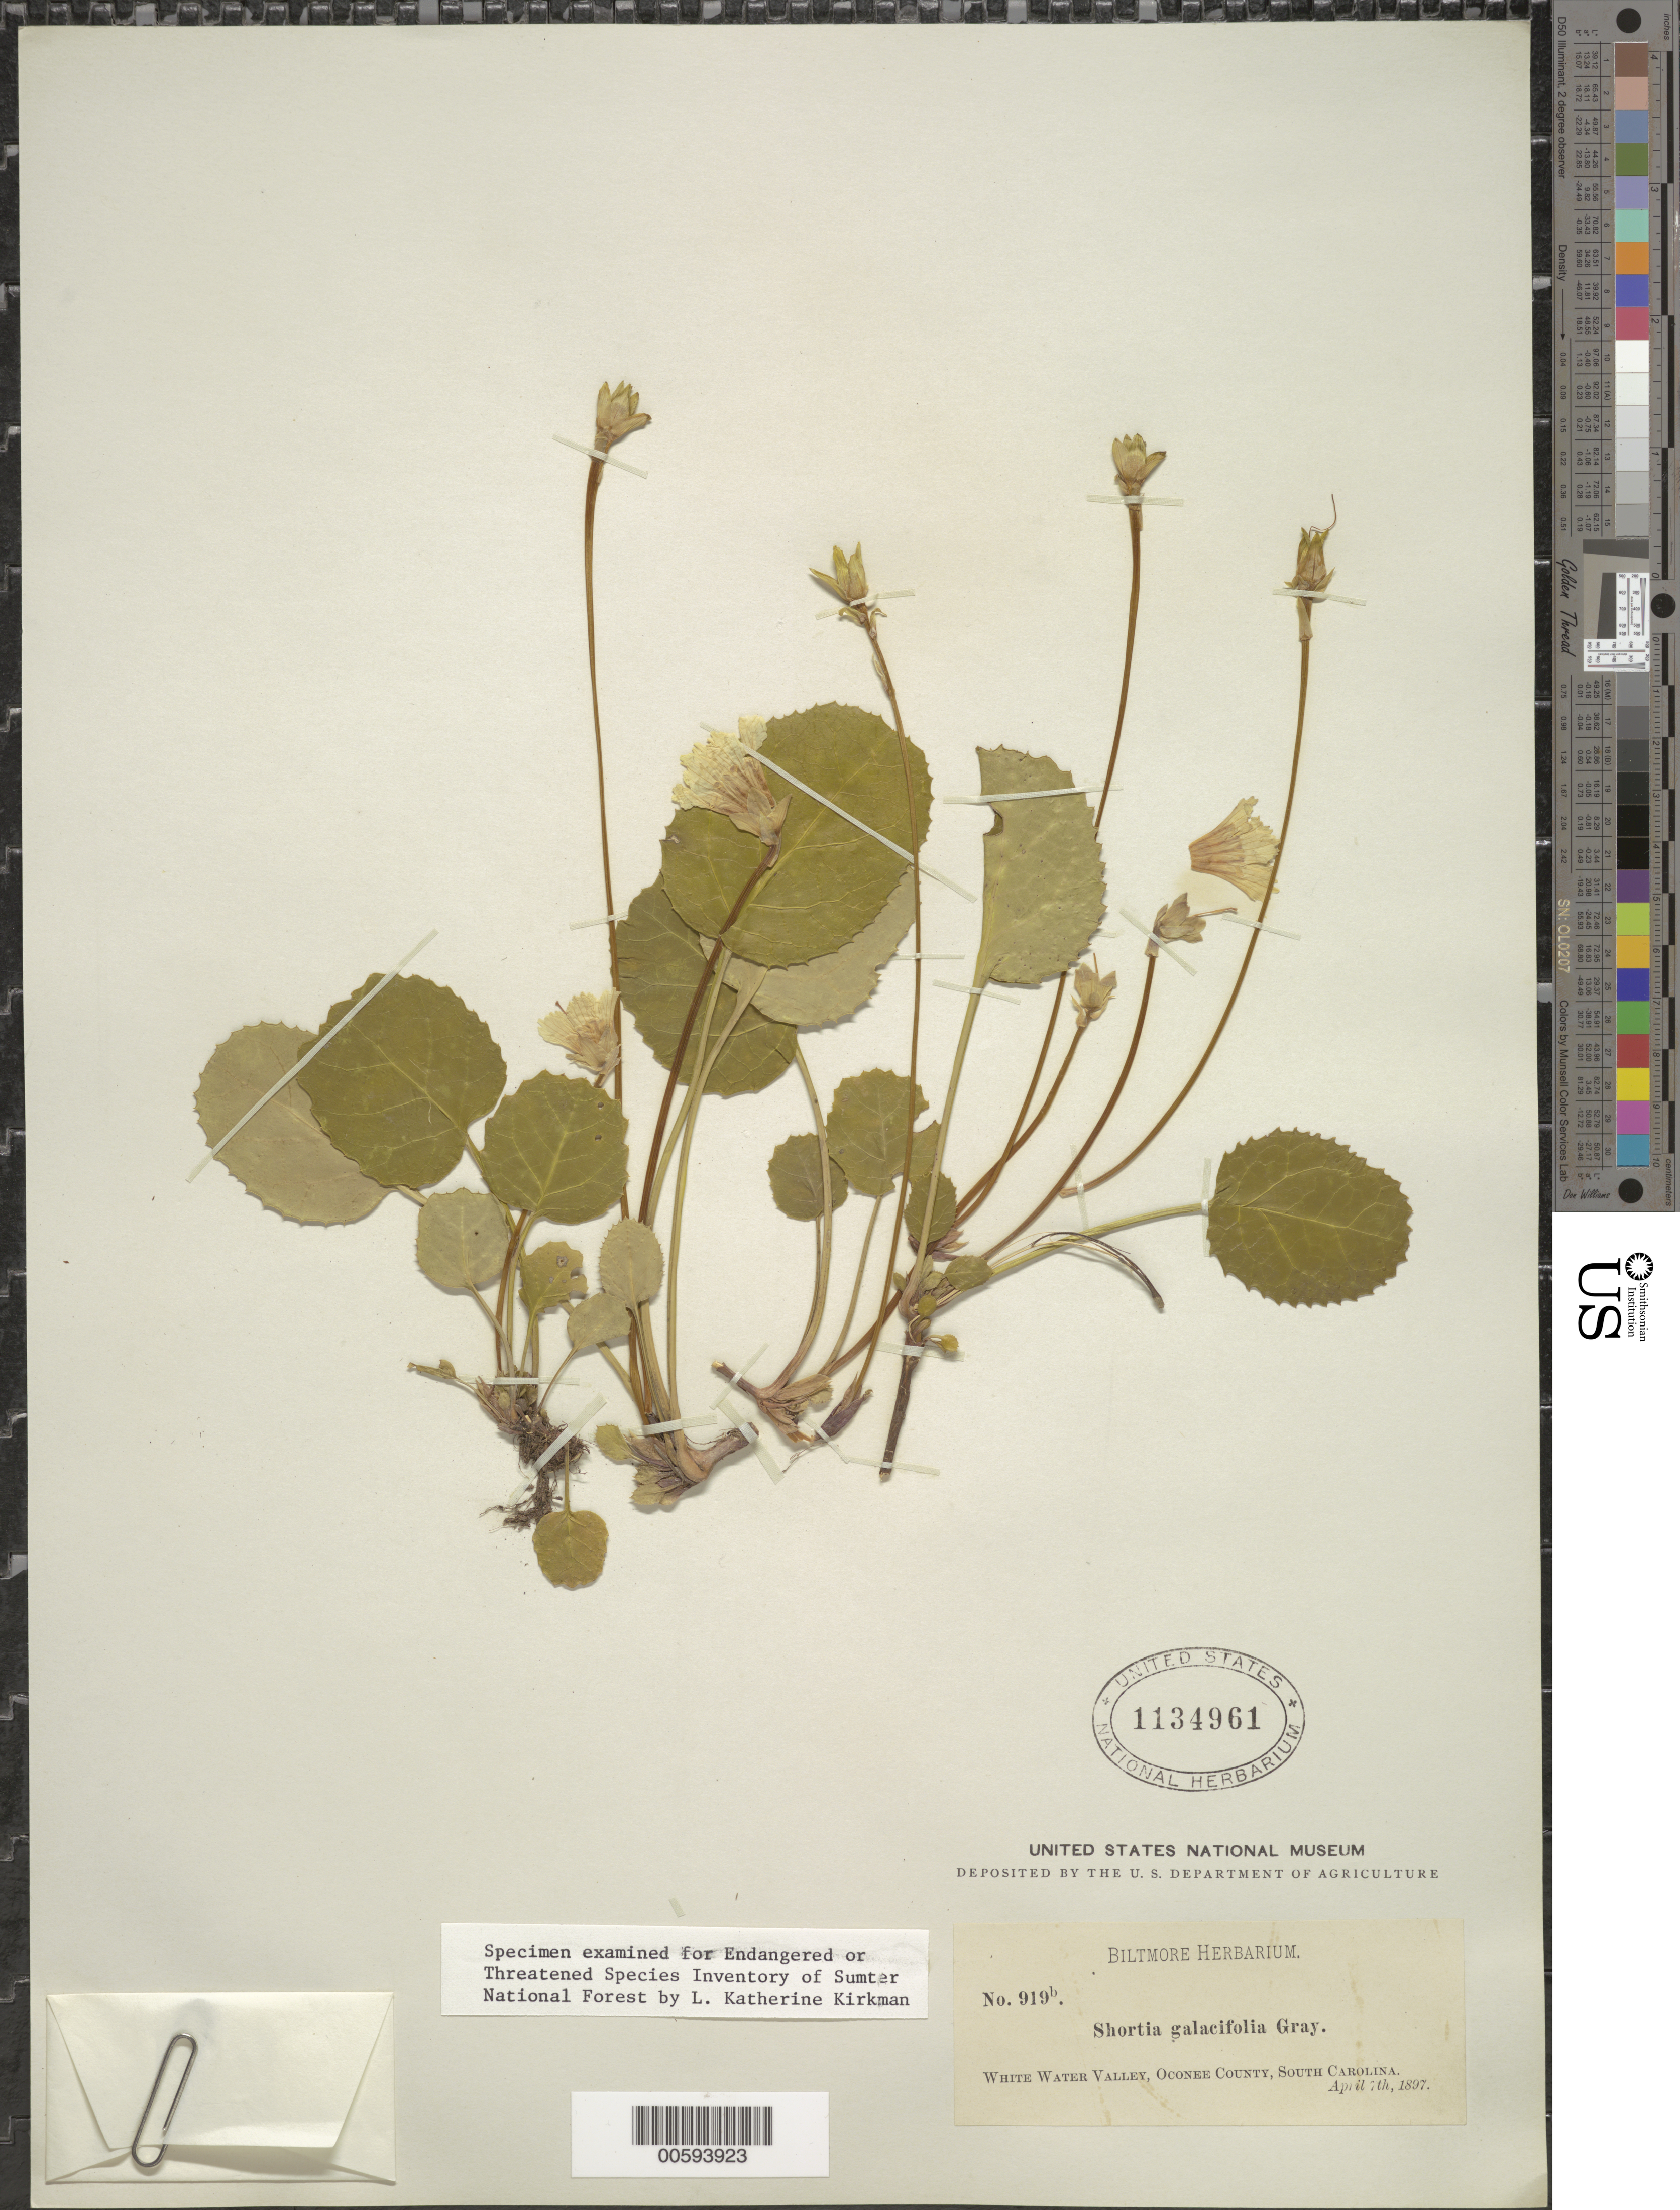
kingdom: Plantae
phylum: Tracheophyta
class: Magnoliopsida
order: Ericales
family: Diapensiaceae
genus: Shortia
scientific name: Shortia galacifolia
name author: Torr. & A. Gray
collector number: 919b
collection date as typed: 07 Apr 1897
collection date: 1897-04-07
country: United States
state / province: South Carolina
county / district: Oconee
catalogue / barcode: US 1134961